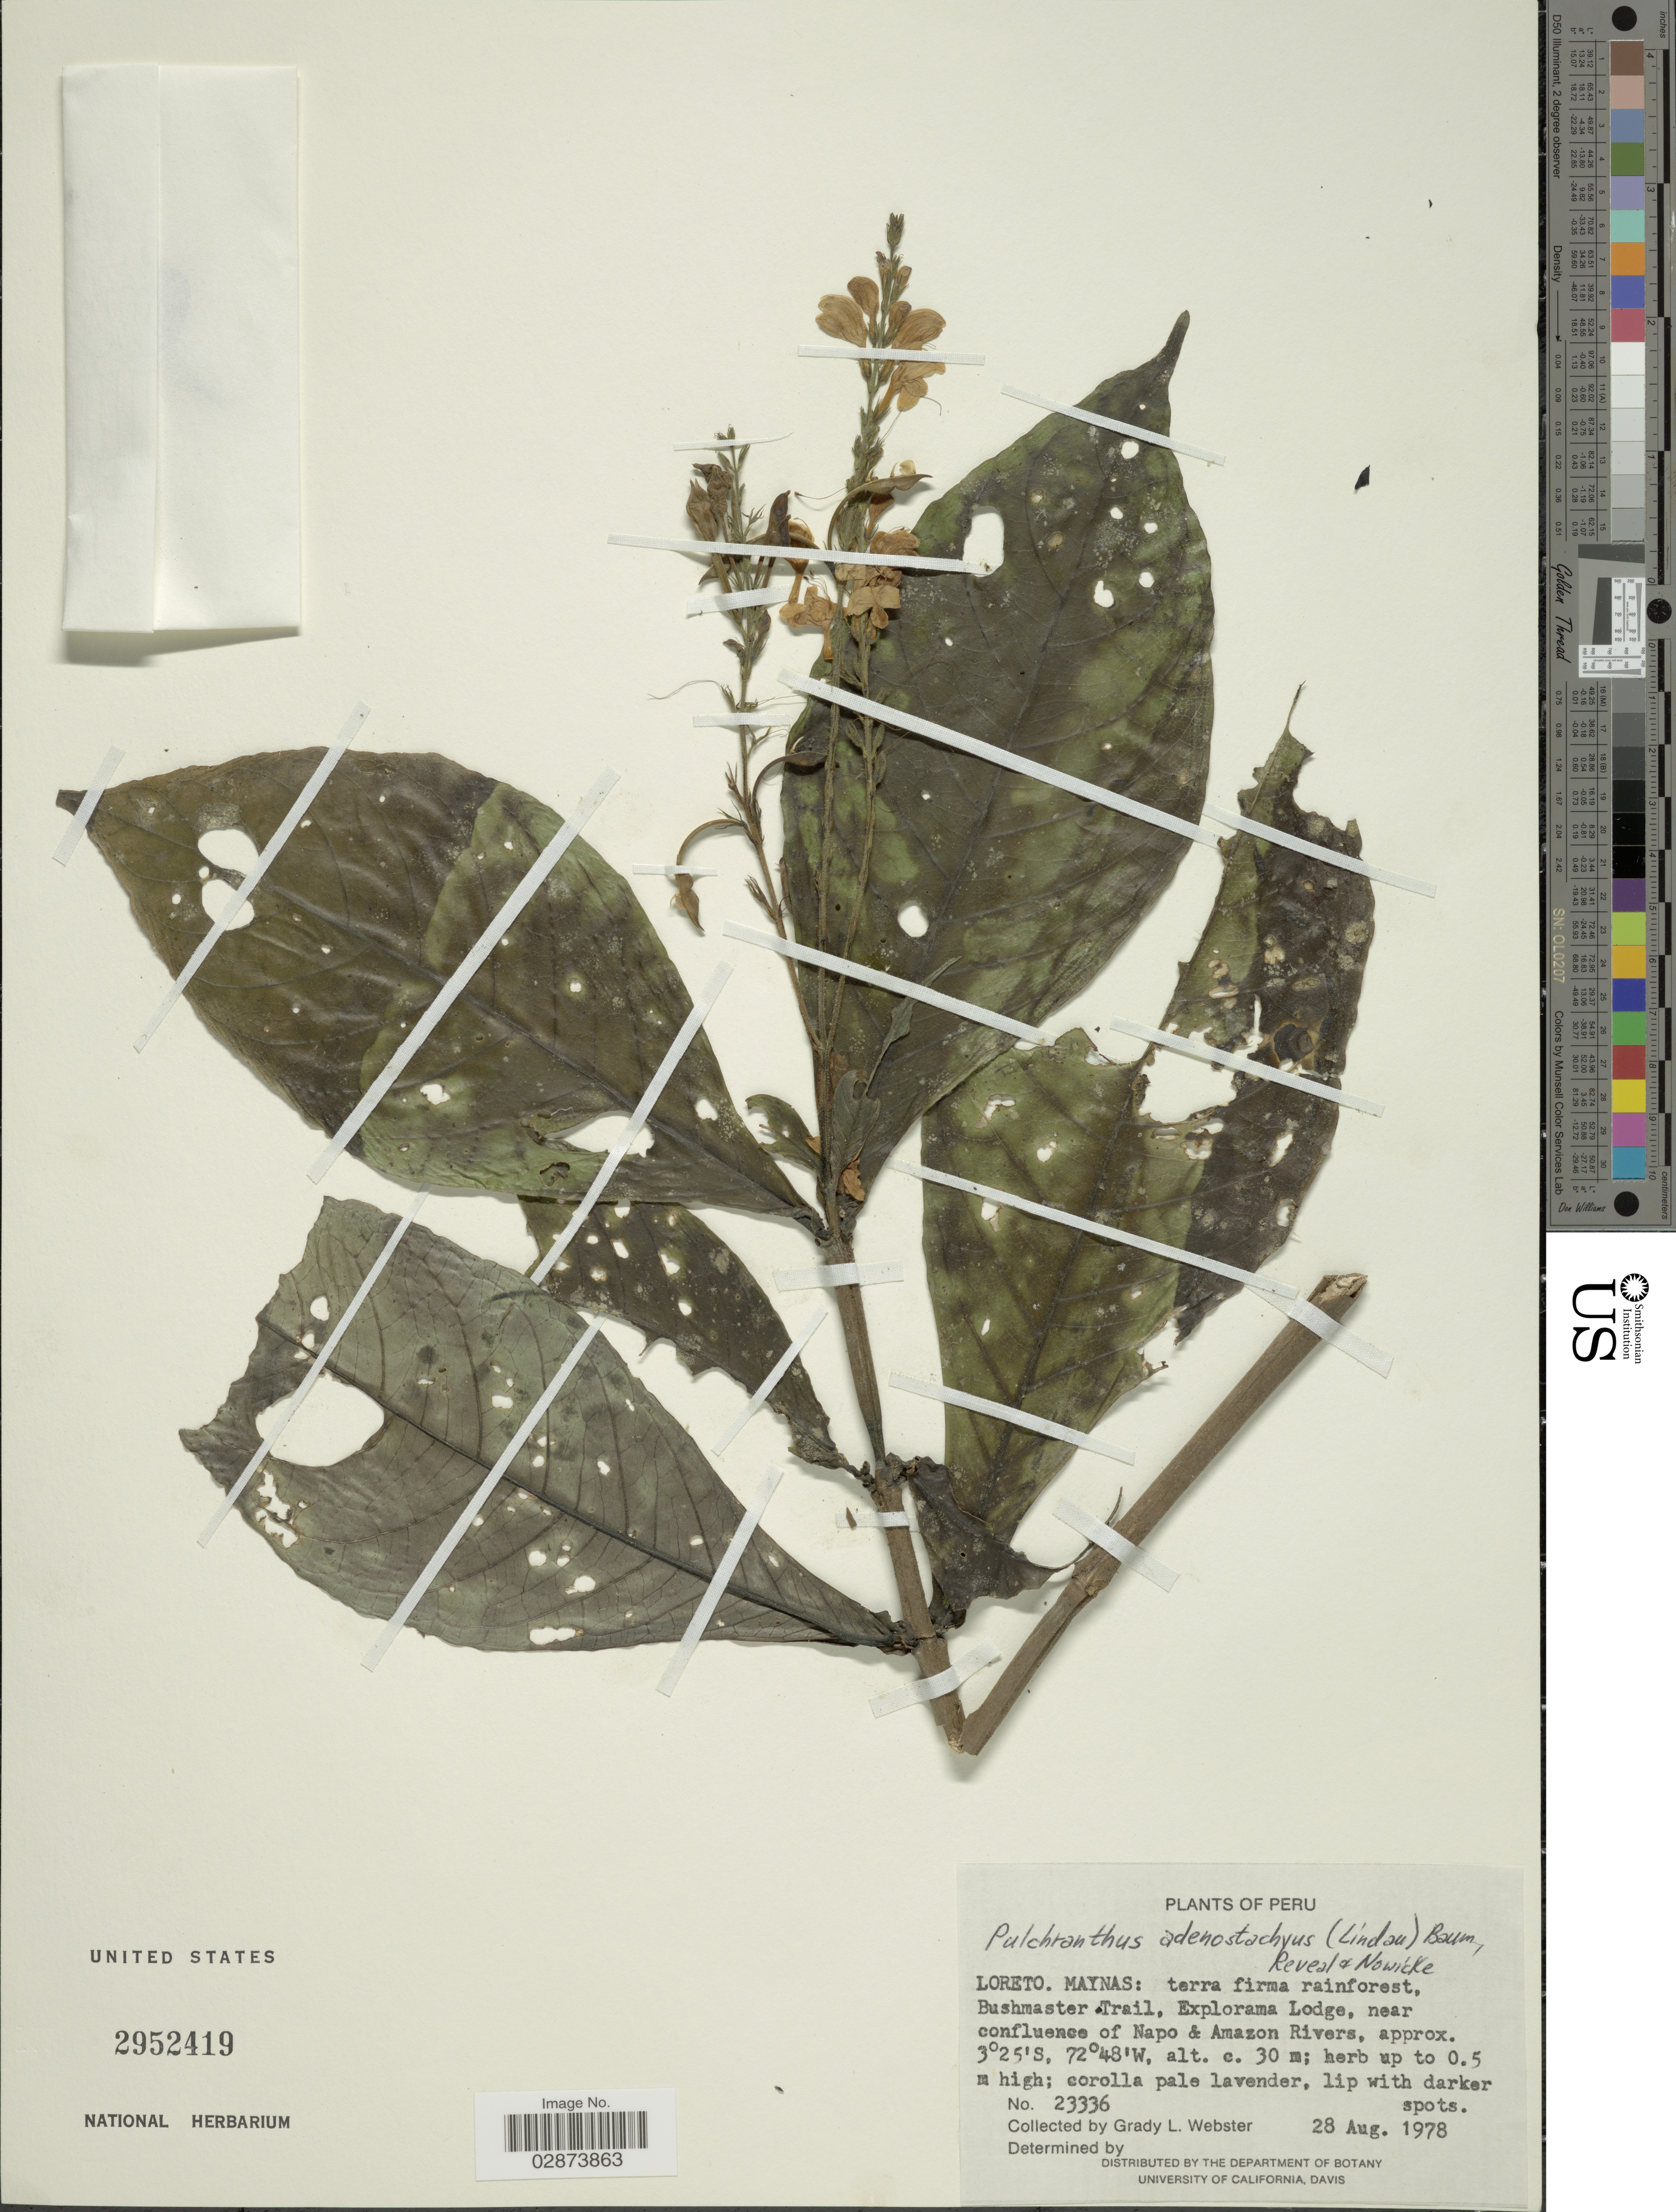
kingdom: Plantae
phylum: Tracheophyta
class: Magnoliopsida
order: Lamiales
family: Acanthaceae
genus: Pulchranthus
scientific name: Pulchranthus adenostachyus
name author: (Lindau) V.M. Baum et al.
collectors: G. L. Webster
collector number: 23336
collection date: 1978-08-28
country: Peru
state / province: Loreto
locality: Maynas: terra firma rainforest, Bushmaster. Trail, Explorama Lodge, near confluence of Napo & Amazon Rivers.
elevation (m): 30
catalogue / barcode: US 2952419